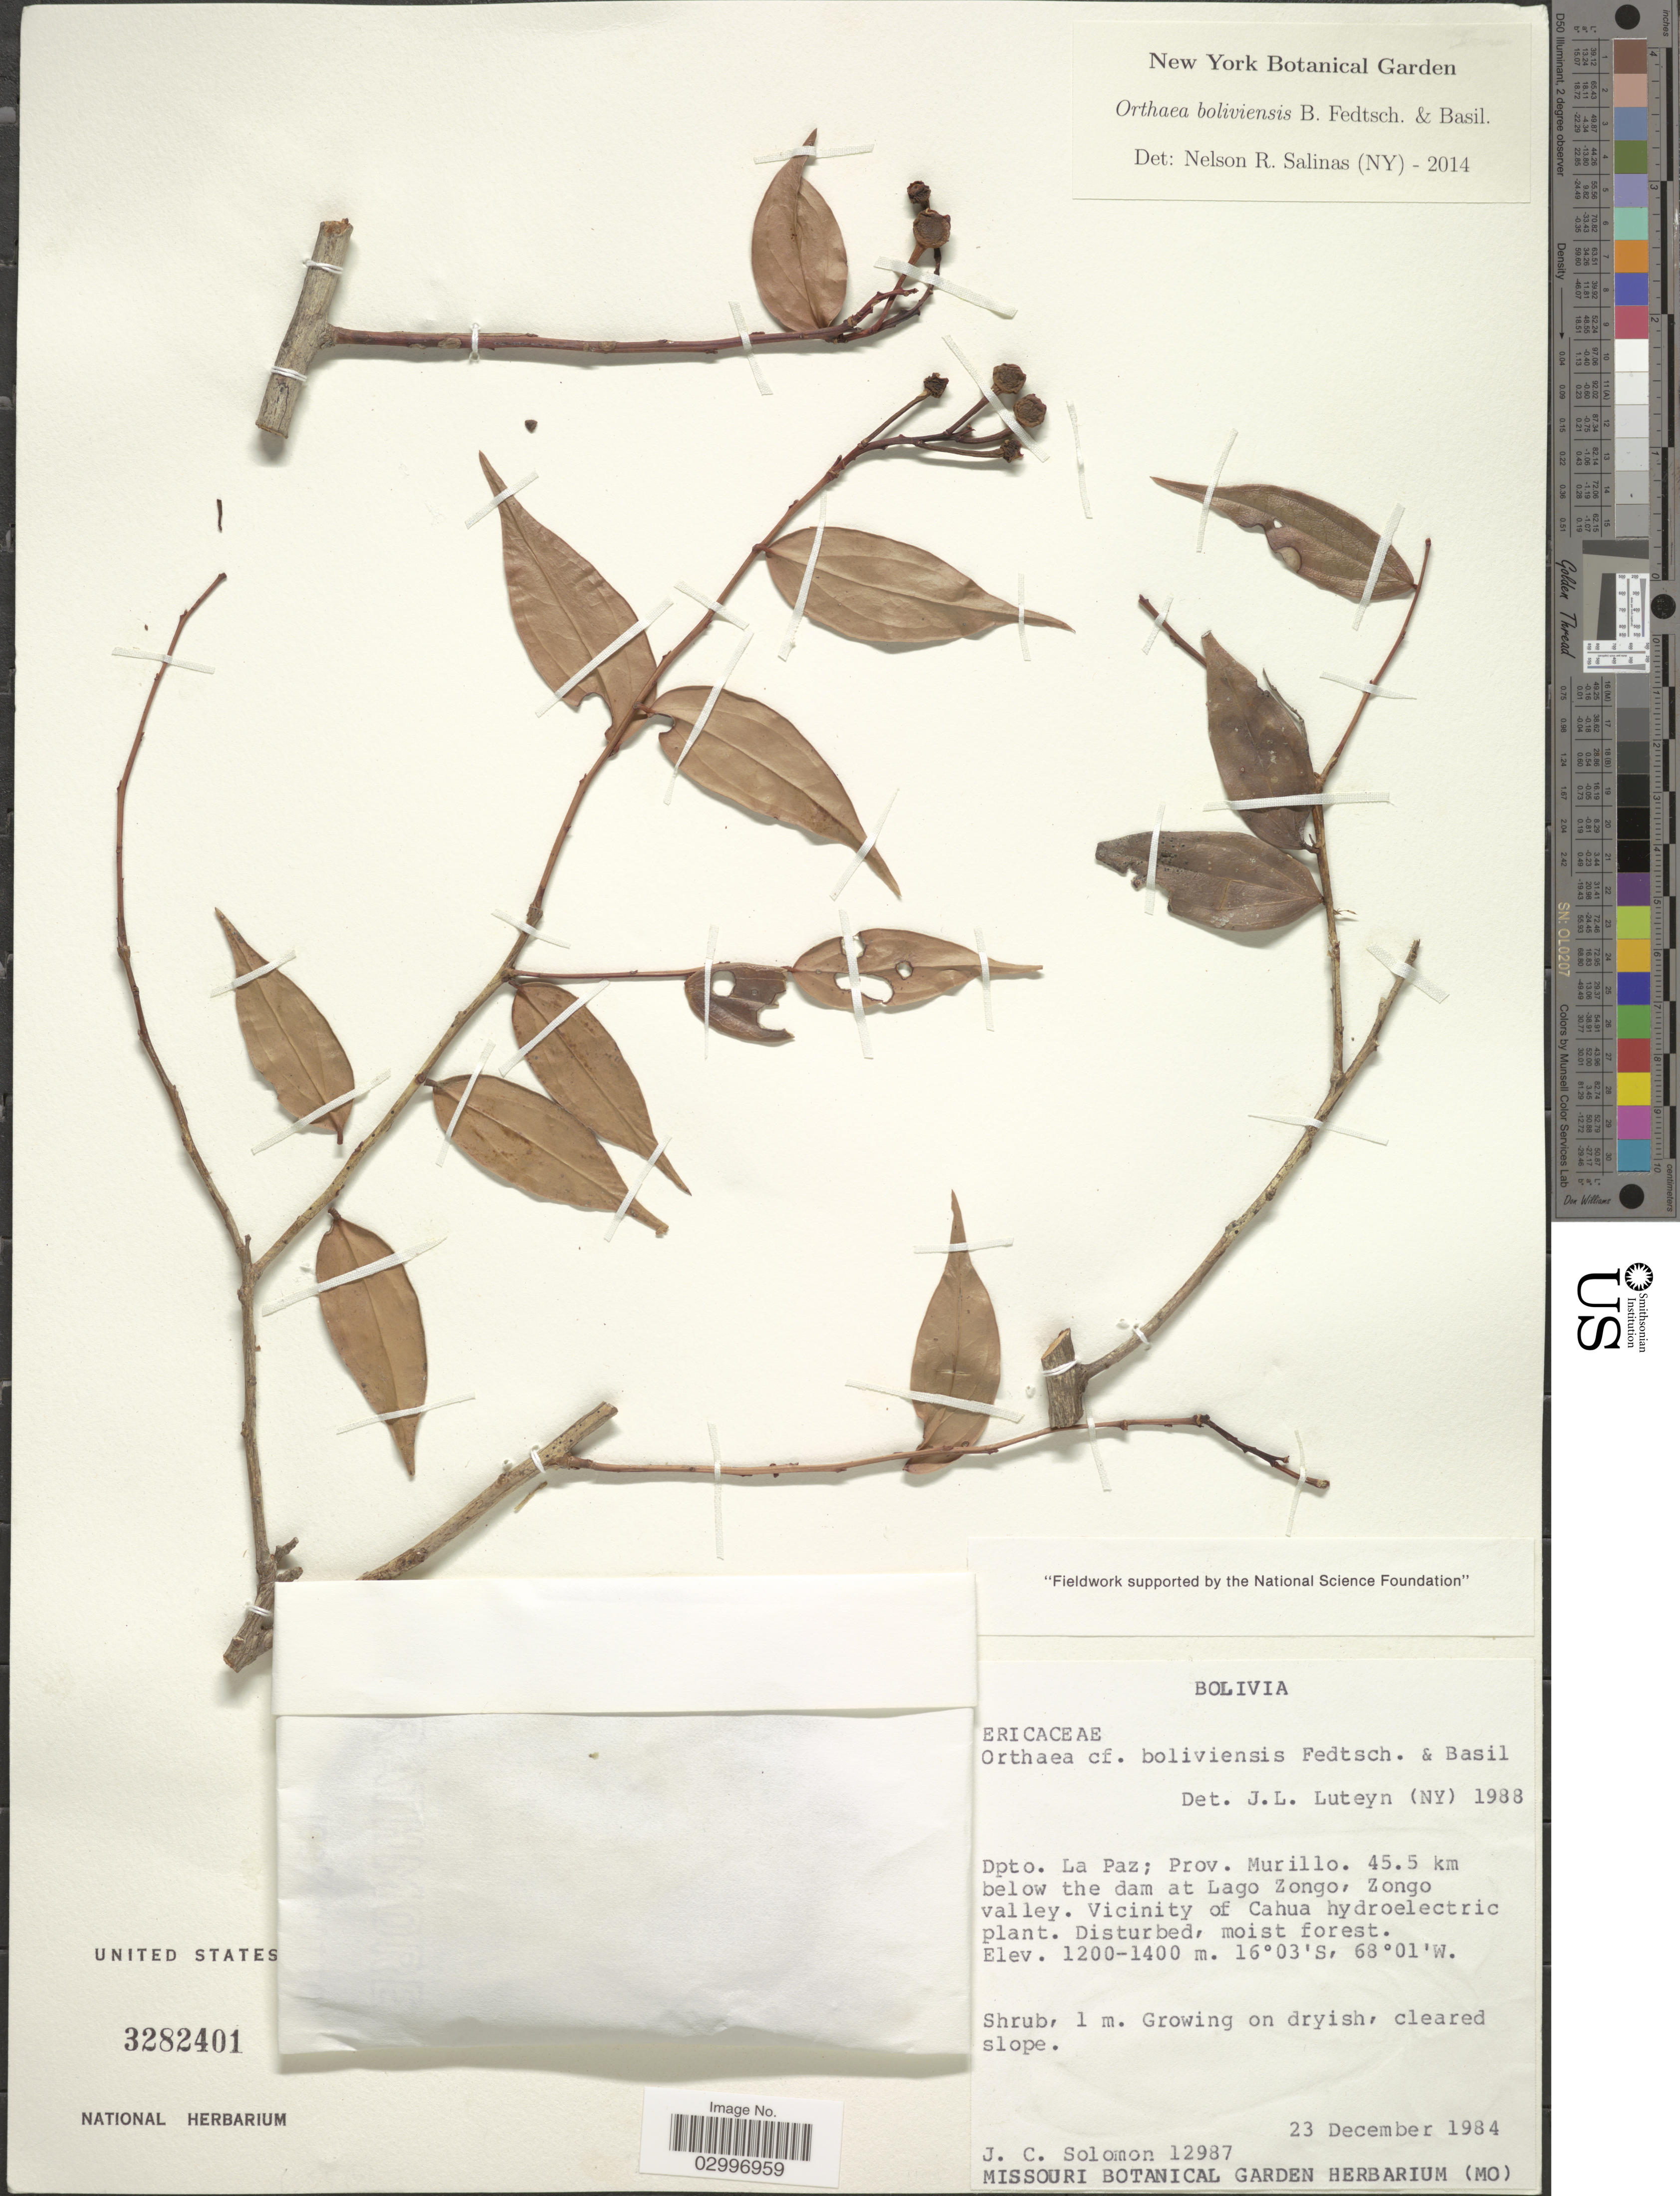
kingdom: Plantae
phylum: Tracheophyta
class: Magnoliopsida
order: Ericales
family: Ericaceae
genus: Orthaea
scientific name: Orthaea boliviensis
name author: B. Fedtsch. & Basilevskaja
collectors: J. C. Solomon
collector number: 12987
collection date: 1984-12-23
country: Bolivia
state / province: La Paz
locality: Dpto. La Paz; Prov. Murillo. 45.5 km below the dam at Lago Zongo, Zongo valley. Vicinity of Cahua hydroelectric plant.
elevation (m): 1200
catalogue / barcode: US 3282401